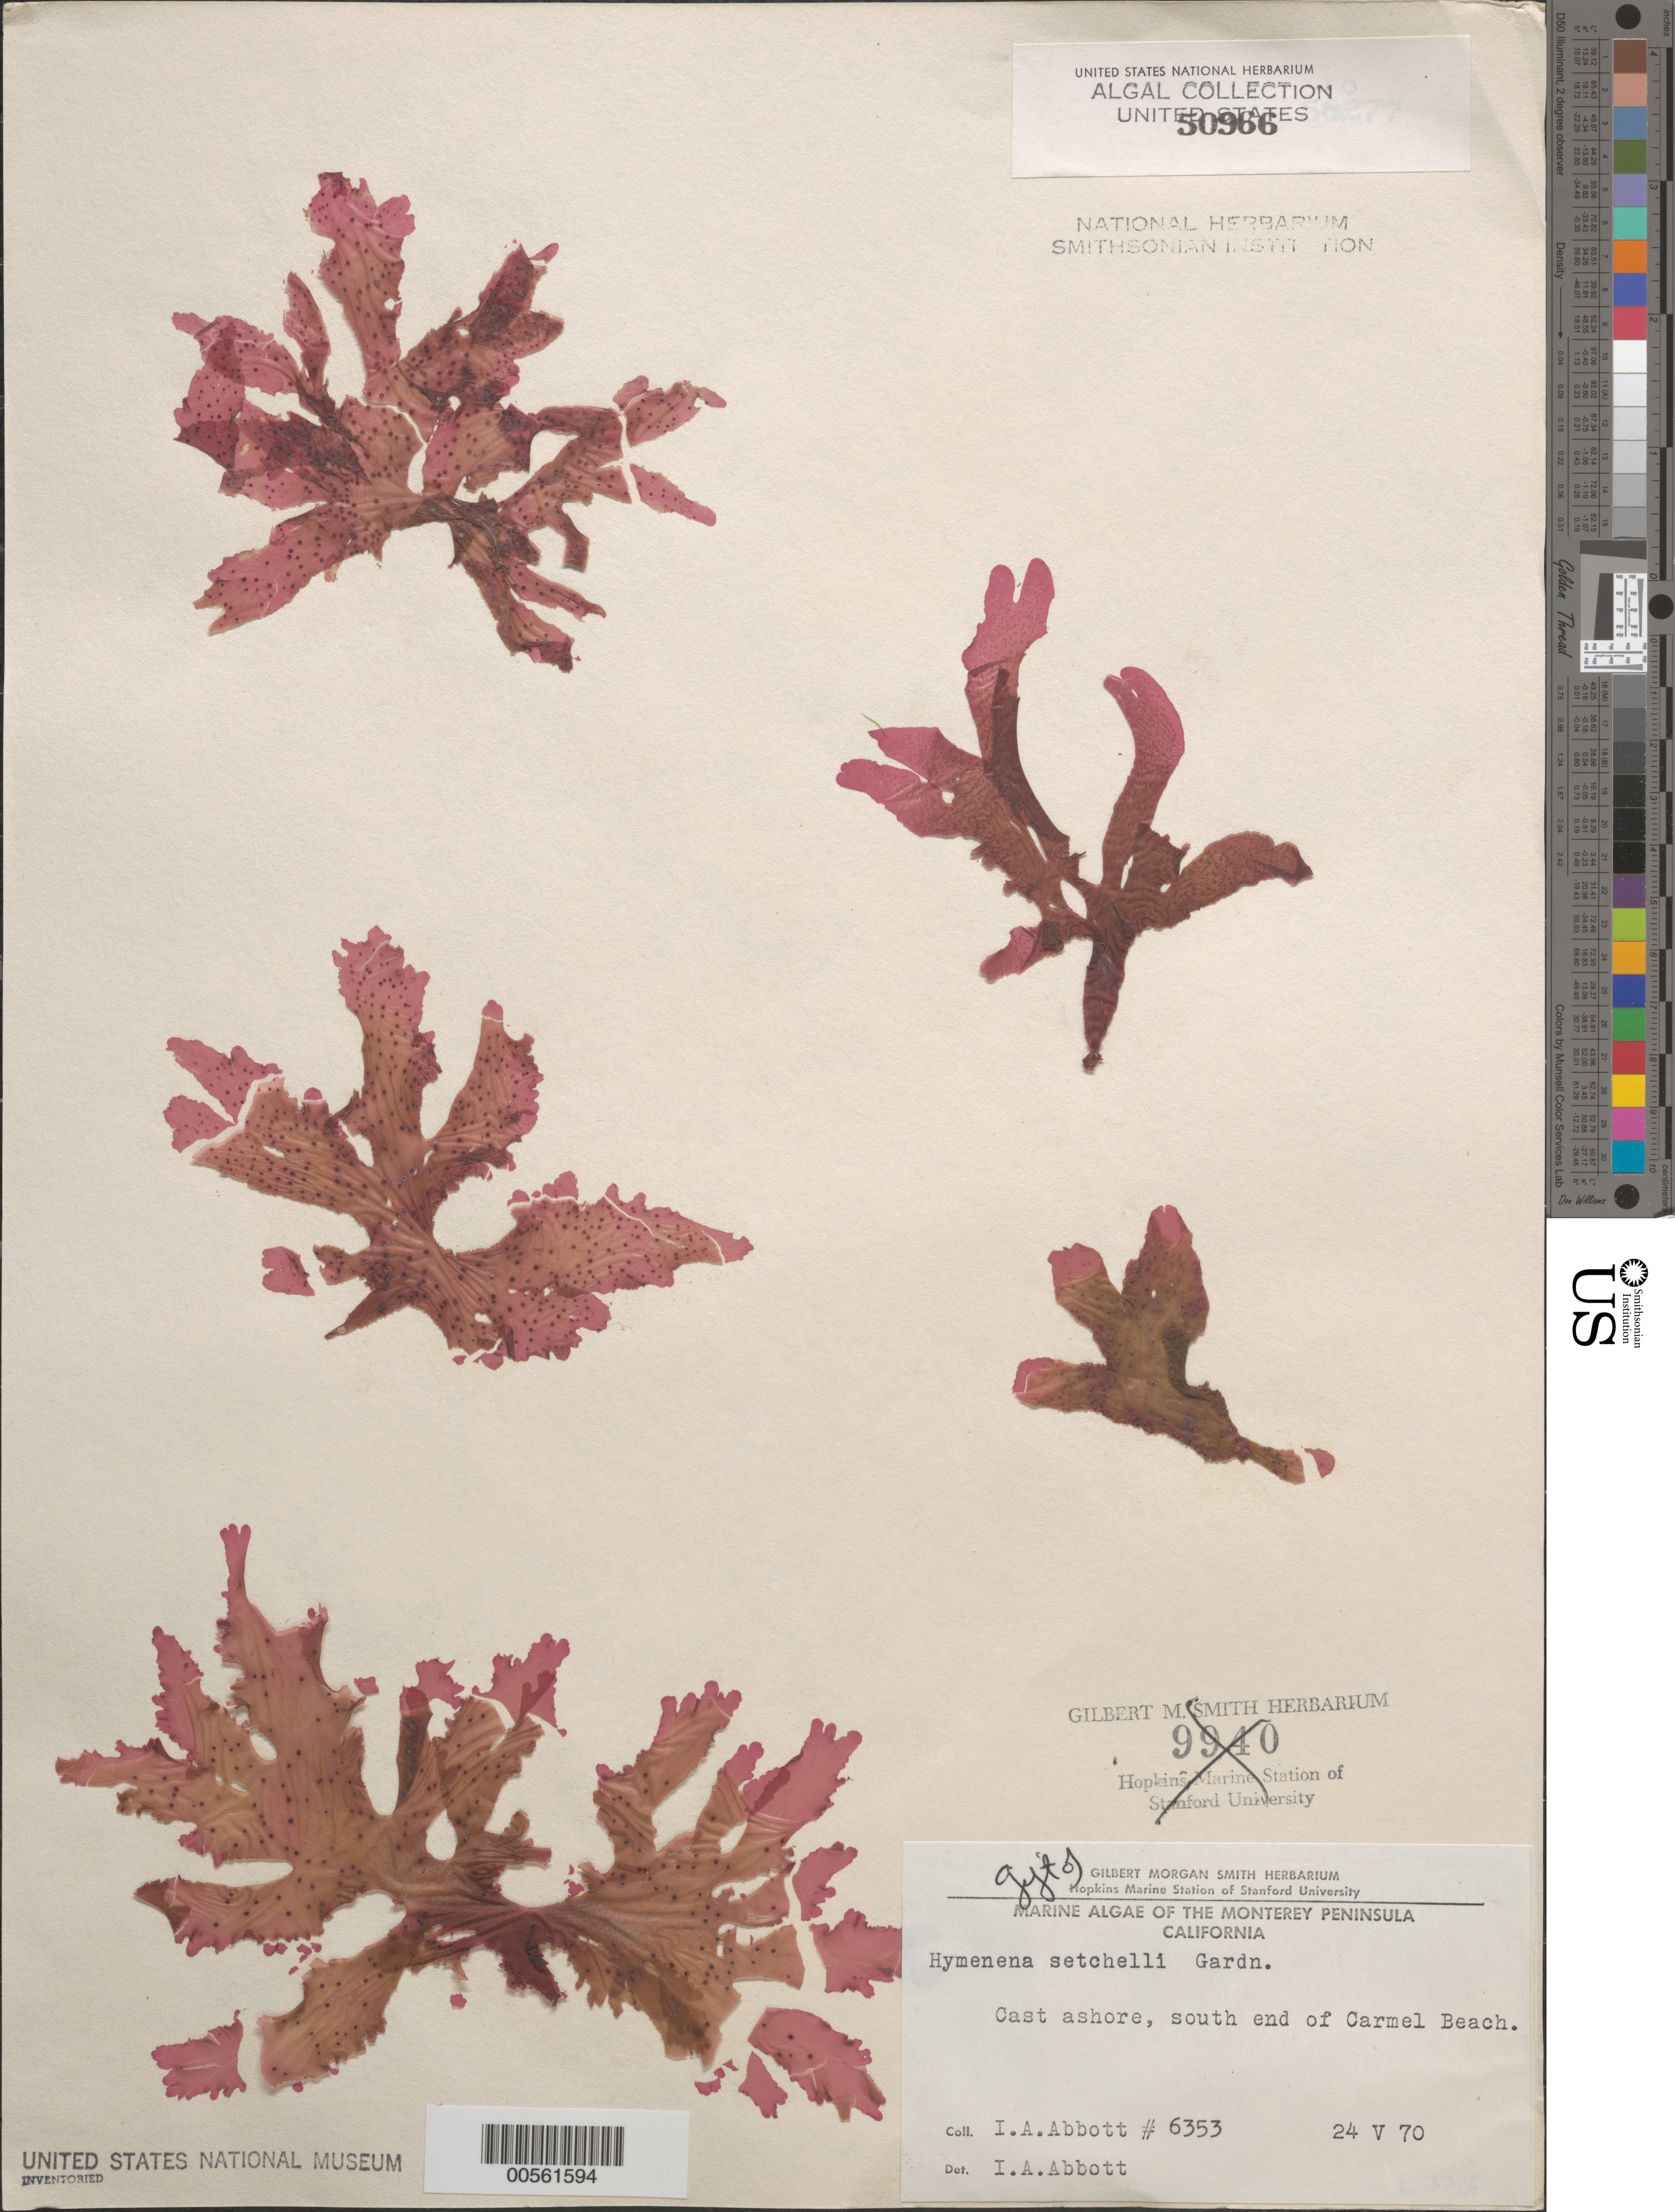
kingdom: Plantae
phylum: Rhodophyta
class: Florideophyceae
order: Ceramiales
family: Delesseriaceae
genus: Hymenena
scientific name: Hymenena setchellii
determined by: Abbott, Isabella A.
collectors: I. A. Abbott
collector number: IAA 6353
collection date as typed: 24 May 1970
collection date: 1970-05-24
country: United States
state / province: California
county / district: Monterey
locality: Carmel Beach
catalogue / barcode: US 50966